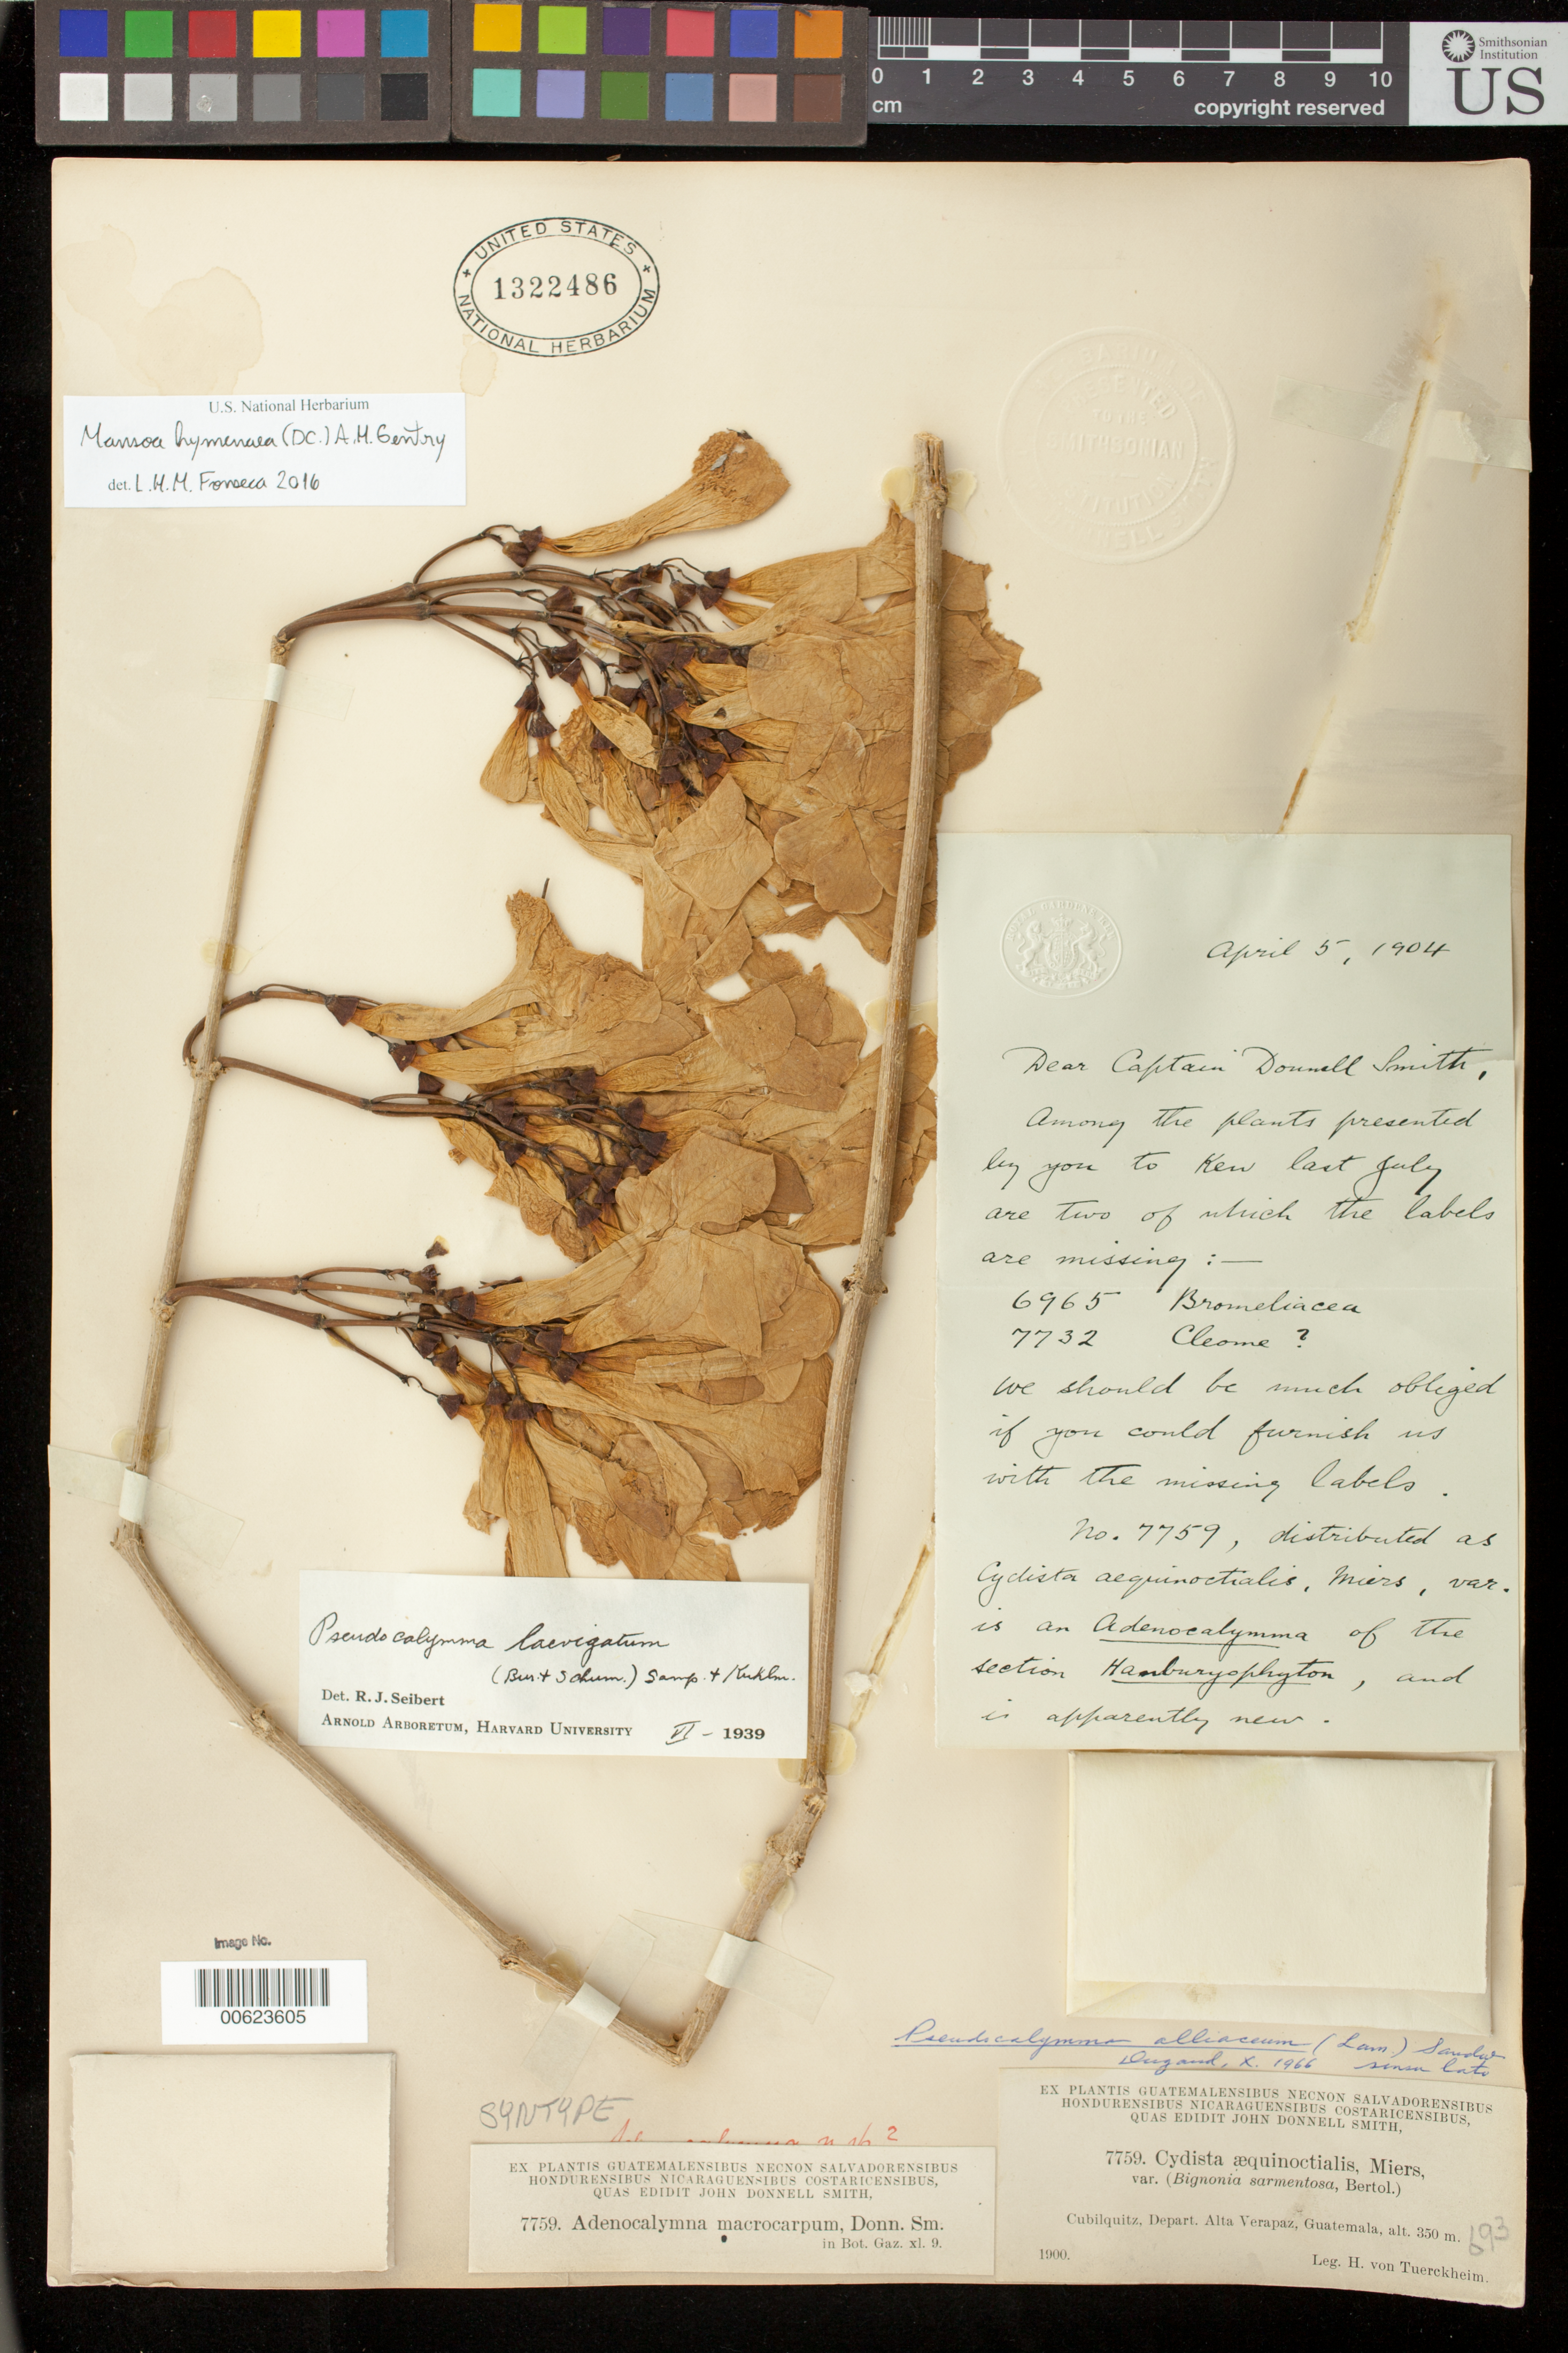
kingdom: Plantae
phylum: Tracheophyta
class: Magnoliopsida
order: Lamiales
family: Bignoniaceae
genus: Adenocalymma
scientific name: Adenocalymma macrocarpum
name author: Donn. Sm.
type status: Syntype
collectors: H. von Türckheim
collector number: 7759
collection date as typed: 1900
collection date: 1900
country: Guatemala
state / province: Alta Verapaz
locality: Cubilquitz, Depart. Alta Verapaz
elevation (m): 350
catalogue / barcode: US 1322486